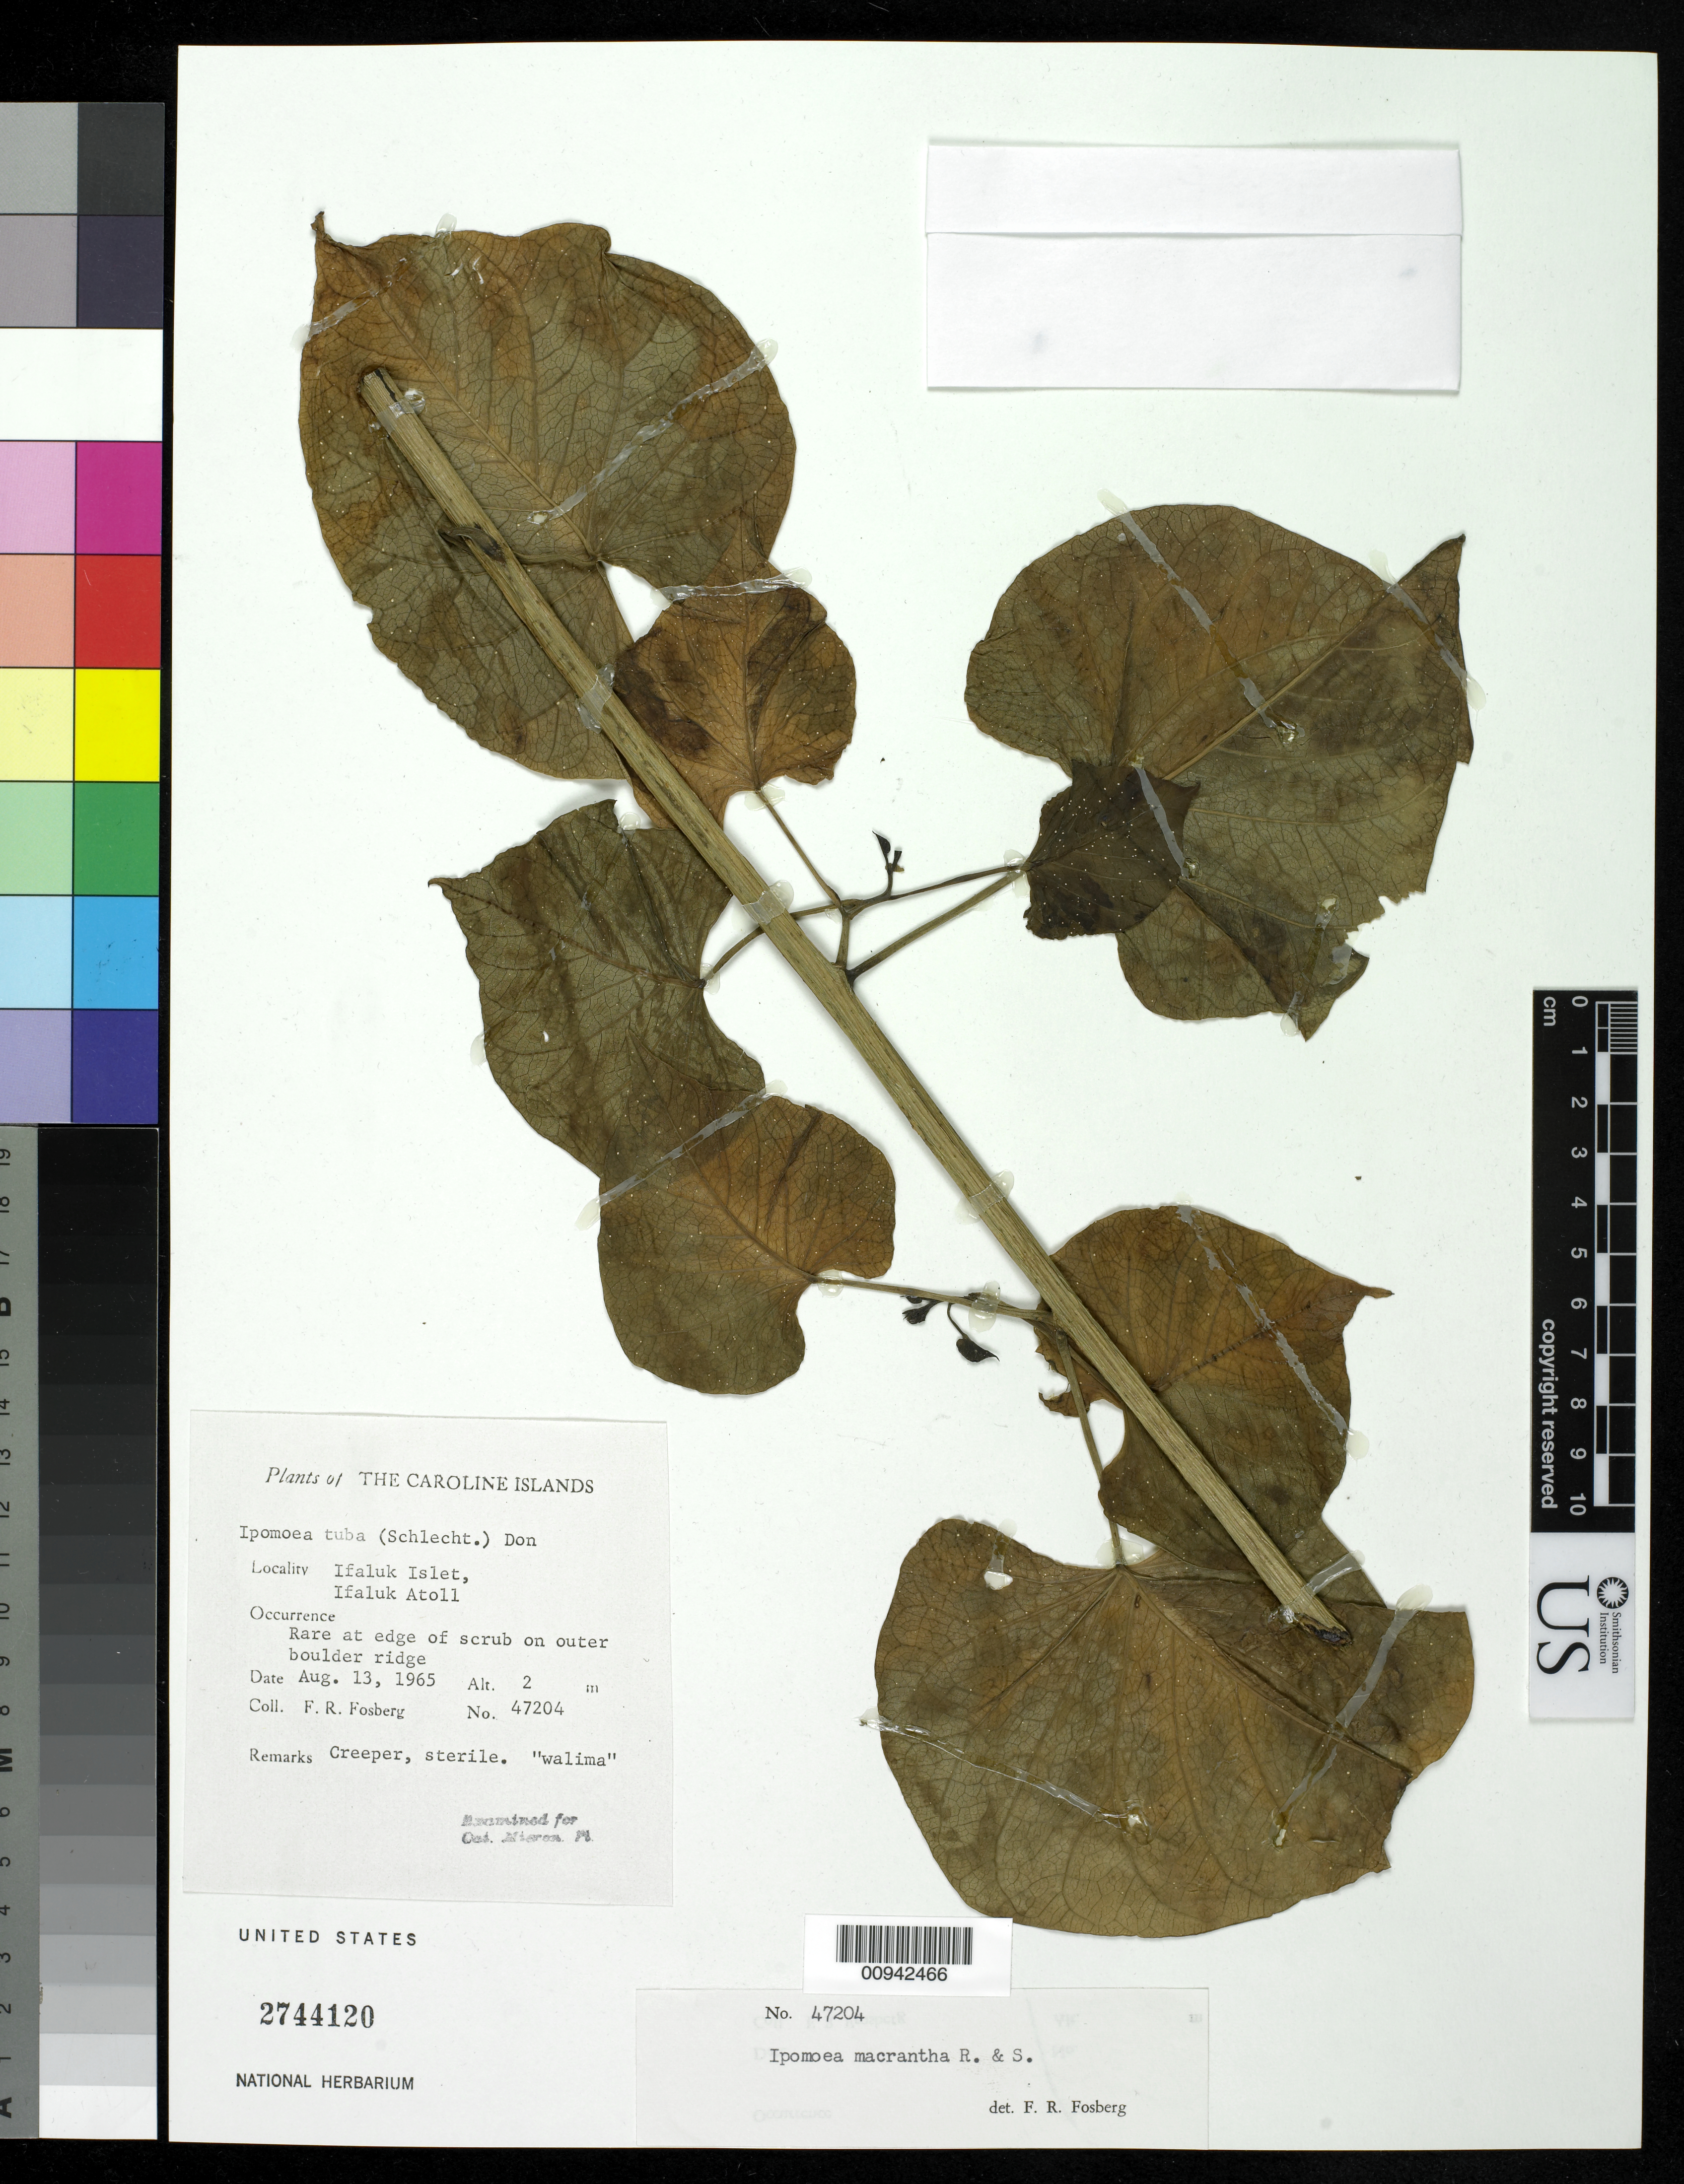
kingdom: Plantae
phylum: Tracheophyta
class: Magnoliopsida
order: Solanales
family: Convolvulaceae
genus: Ipomoea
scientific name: Ipomoea violacea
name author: L.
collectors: F. R. Fosberg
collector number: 47204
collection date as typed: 13 Aug 1965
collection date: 1965-08-13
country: Micronesia, Federated States of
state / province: Yap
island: Ifalik (Ifaluk) Atoll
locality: Ifaluk Islet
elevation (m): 2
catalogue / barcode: US 2744120